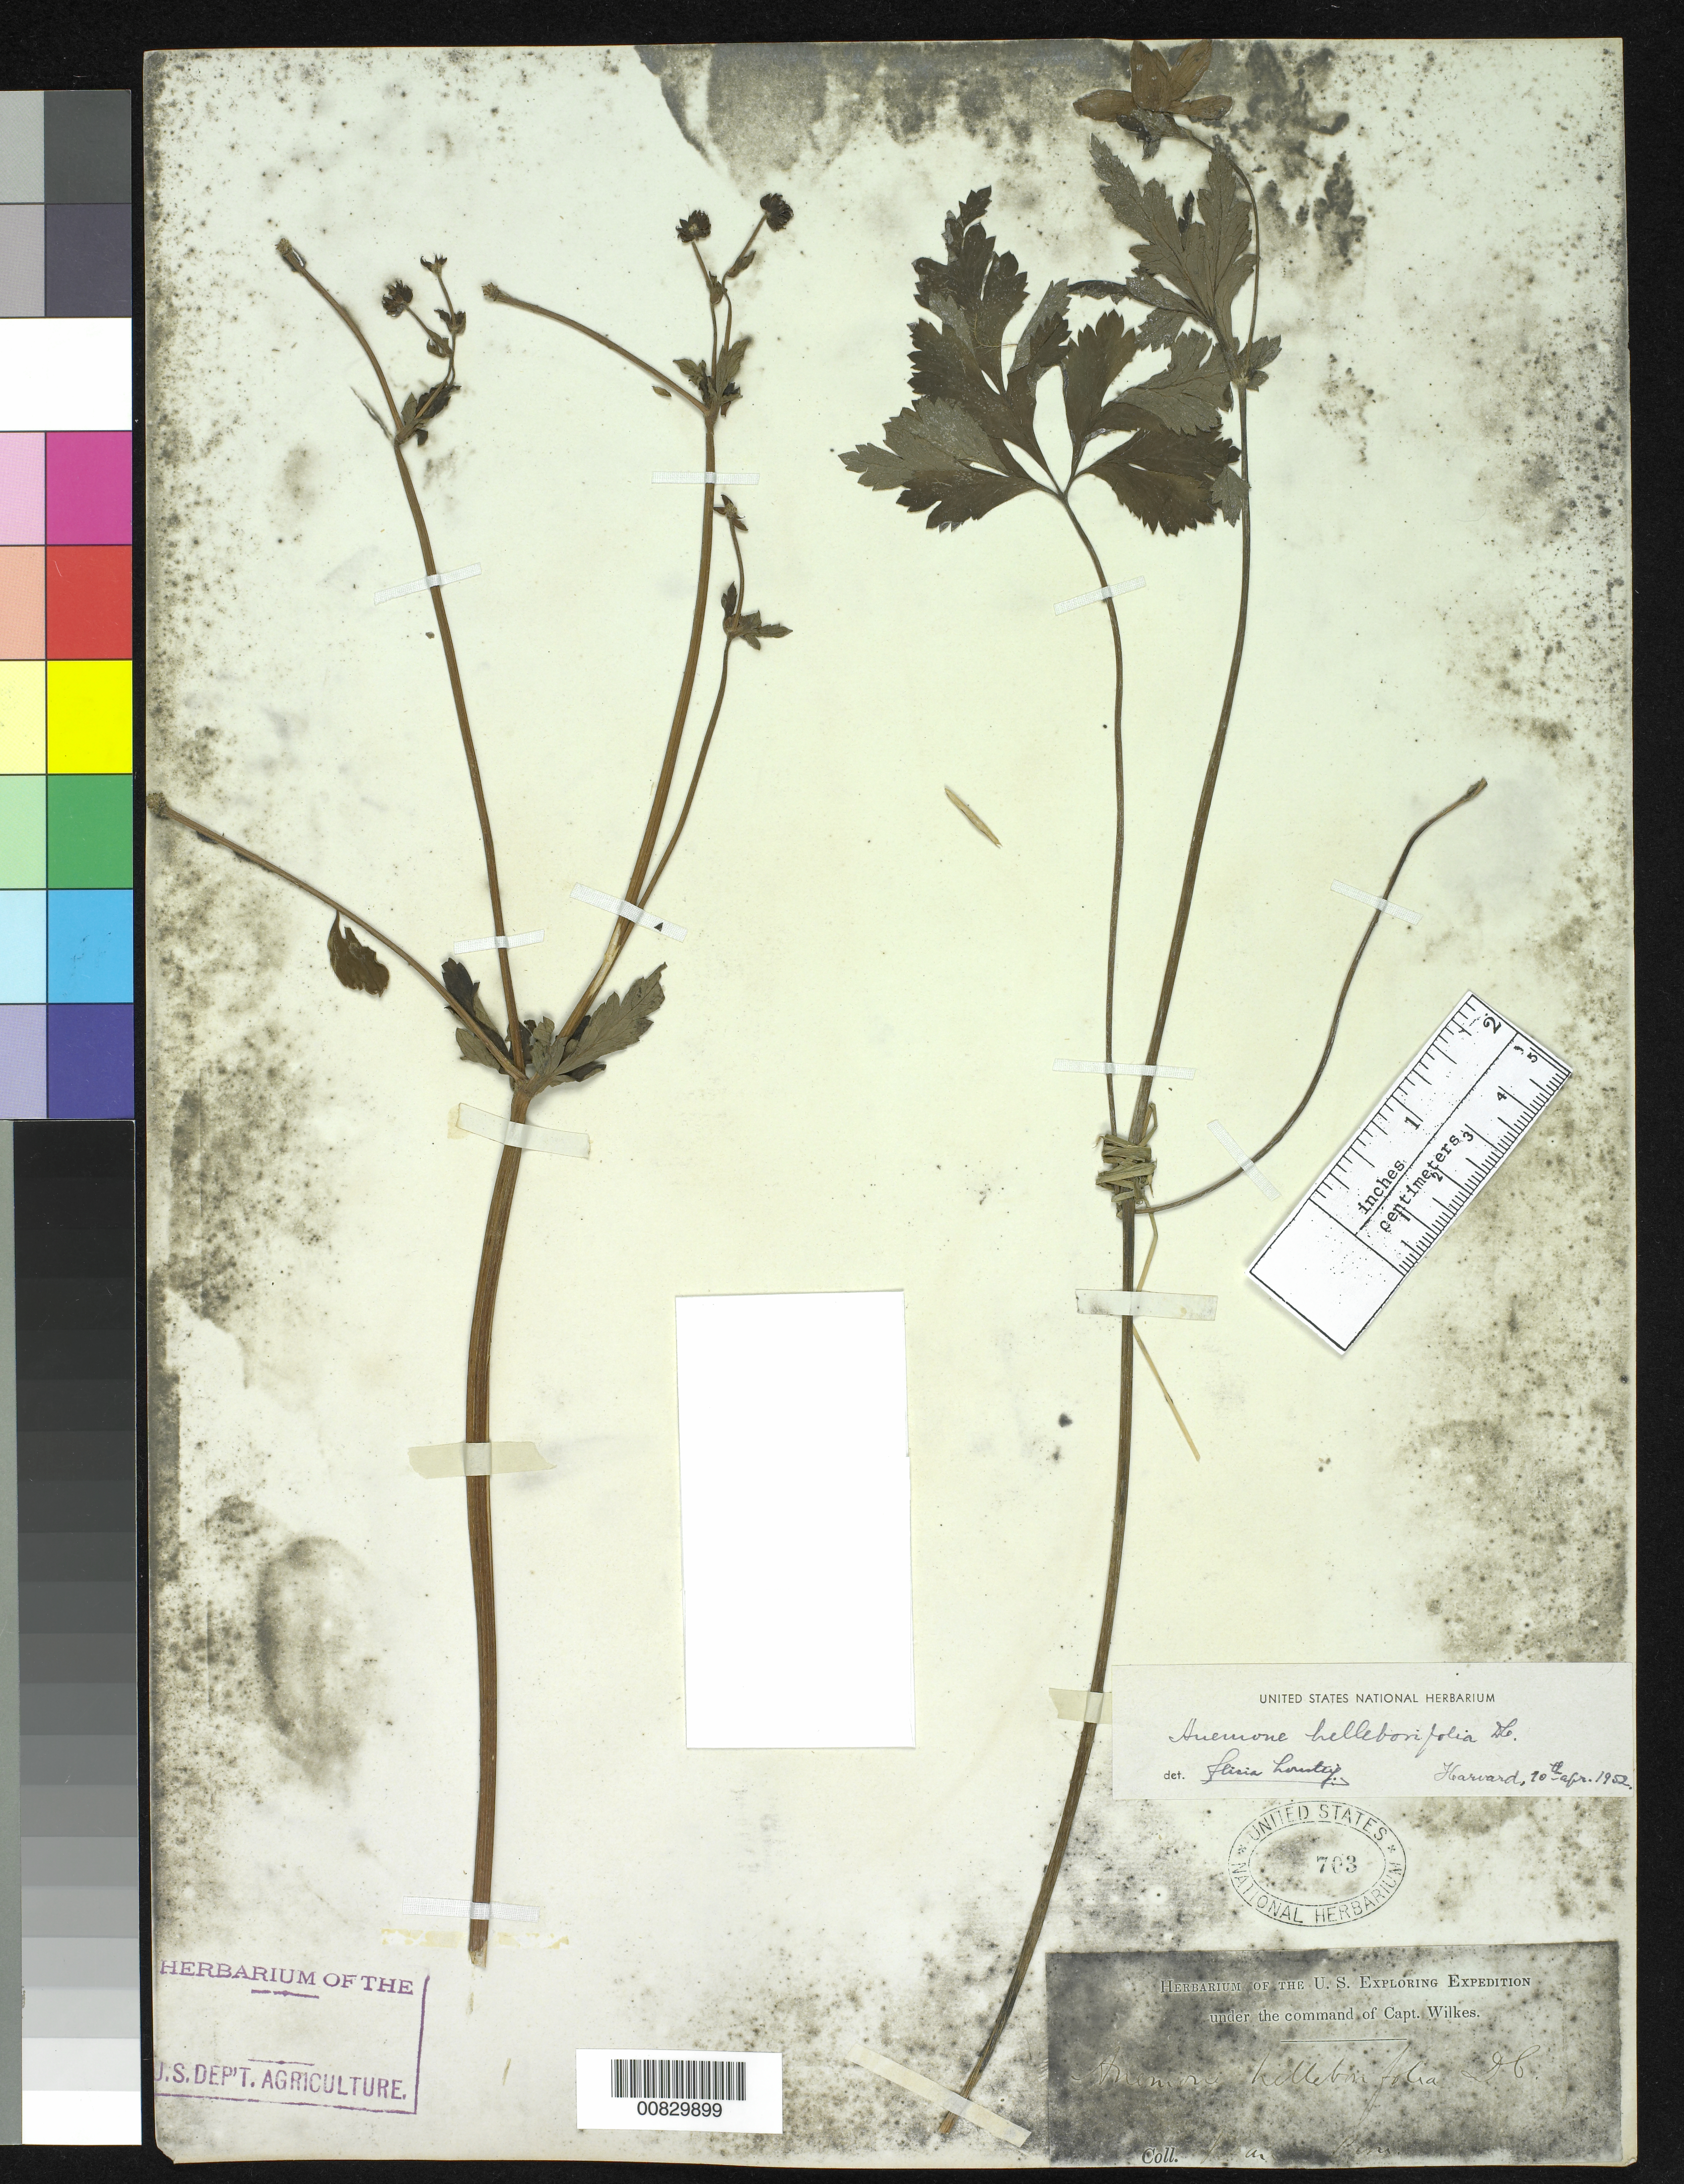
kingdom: Plantae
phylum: Tracheophyta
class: Magnoliopsida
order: Ranunculales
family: Ranunculaceae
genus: Anemone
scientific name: Anemone helleborifolia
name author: DC.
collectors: Wilkes Explor. Exped.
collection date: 1838/1842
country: Peru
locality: Banos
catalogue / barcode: US 703